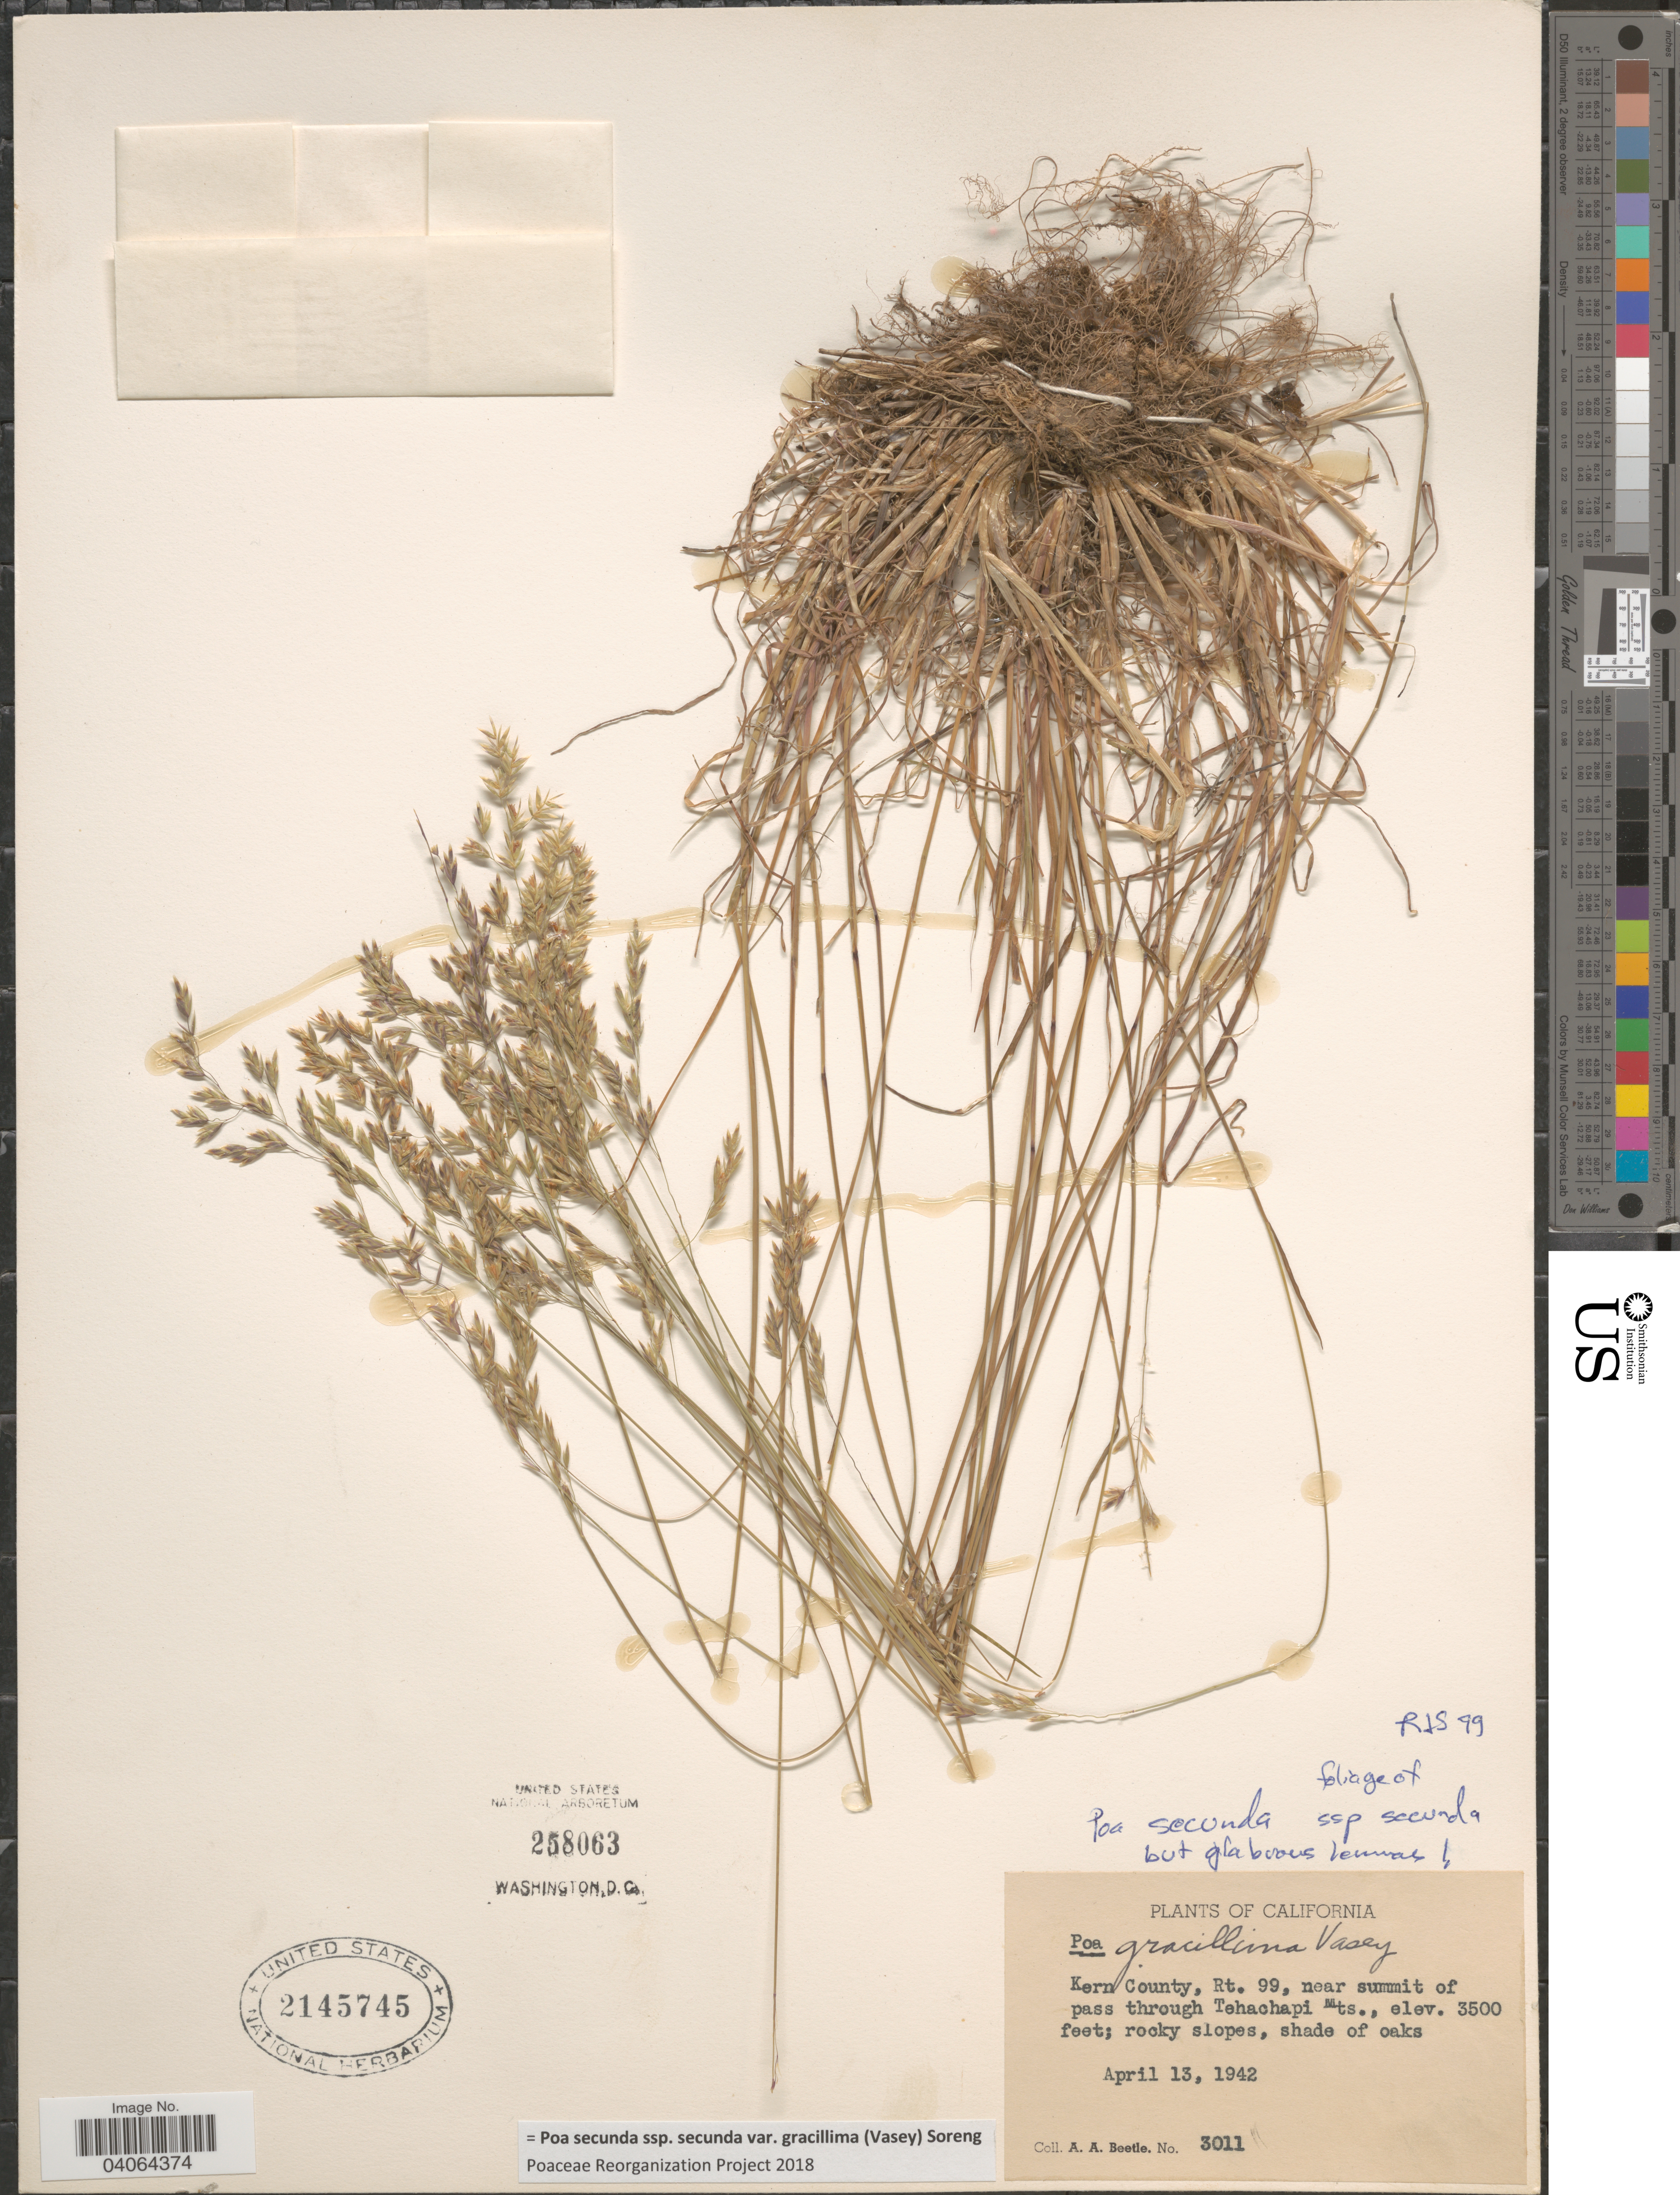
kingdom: Plantae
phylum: Tracheophyta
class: Liliopsida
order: Poales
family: Poaceae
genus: Poa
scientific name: Poa secunda subsp. secunda var. gracillima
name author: (Vasey) Soreng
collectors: A. A. Beetle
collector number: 3011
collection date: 1942-04-13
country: United States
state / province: California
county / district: Kern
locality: Kern County, Rt. 99, near summit of pass through Tehachapi Mts.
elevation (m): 1067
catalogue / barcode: US 2145745